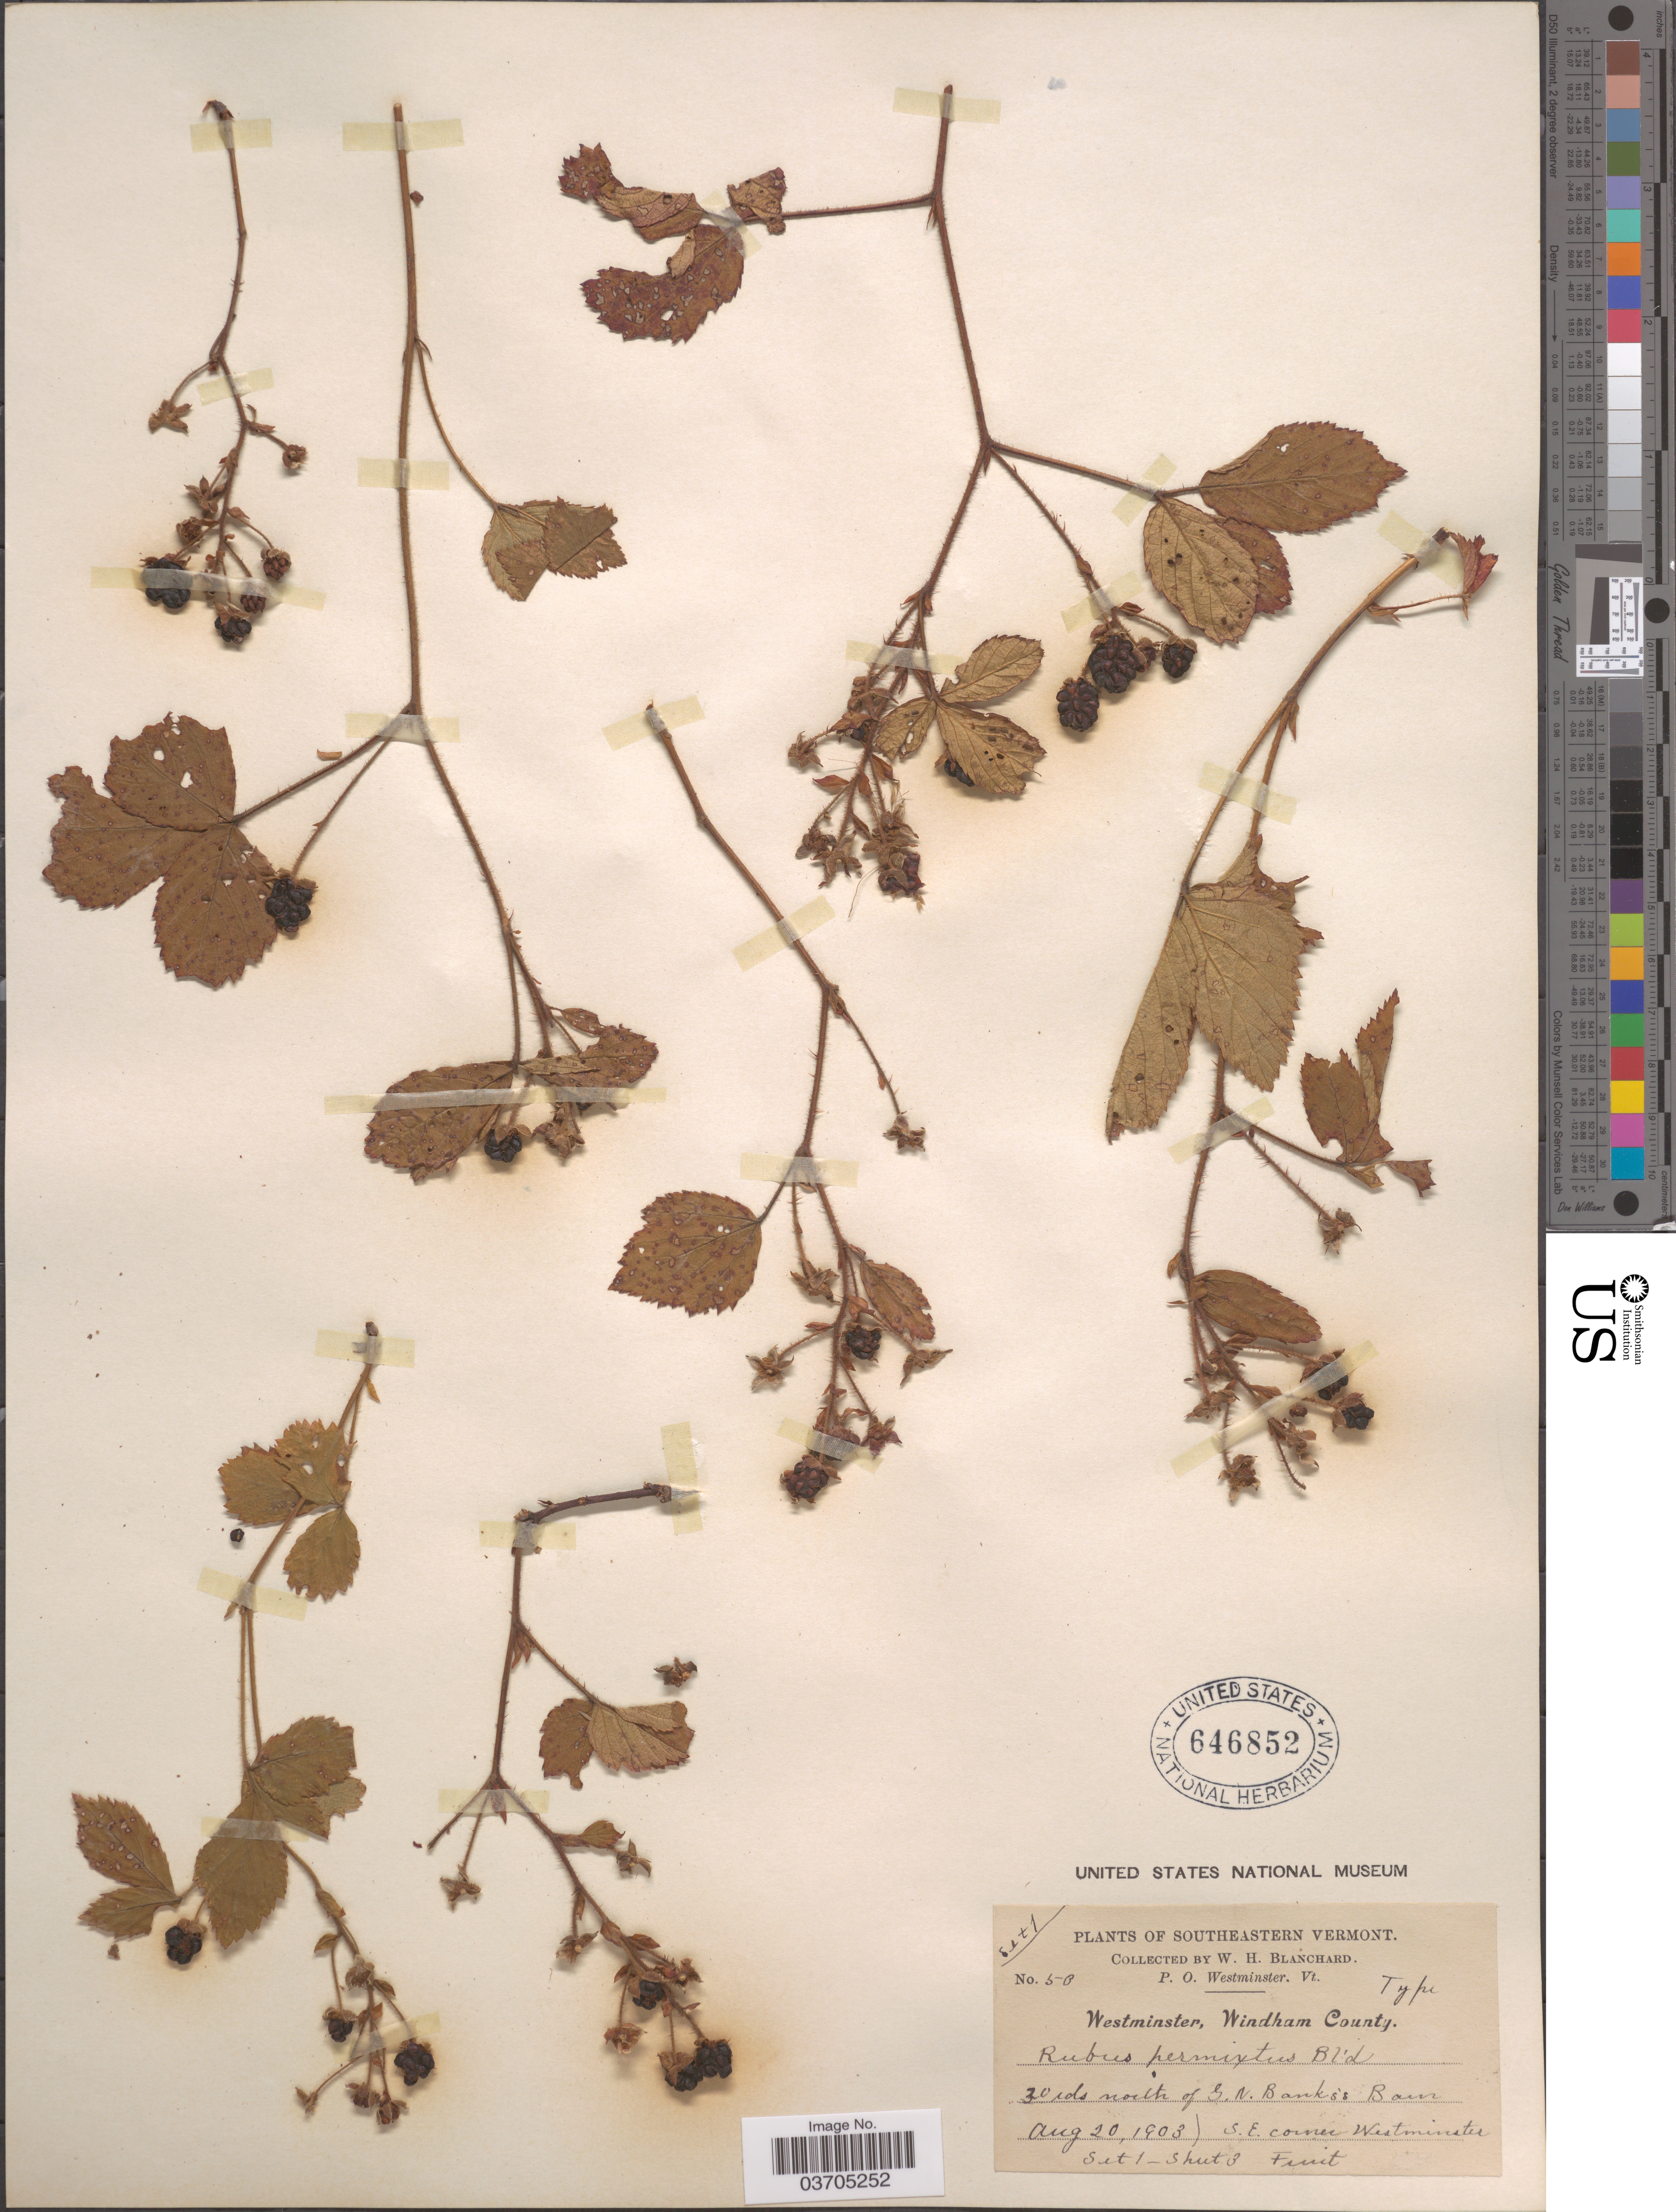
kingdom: Plantae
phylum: Tracheophyta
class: Magnoliopsida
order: Rosales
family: Rosaceae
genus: Rubus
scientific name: Rubus permixtus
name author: Blanch.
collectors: W. H. Blanchard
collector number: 5B*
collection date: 1903-08-20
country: United States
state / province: Vermont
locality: Southeastern Vermont. Westminster, Windham County. 30 yds north of G. N. Banks's Barn. S.E. corner Westminster.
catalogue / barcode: US 646852